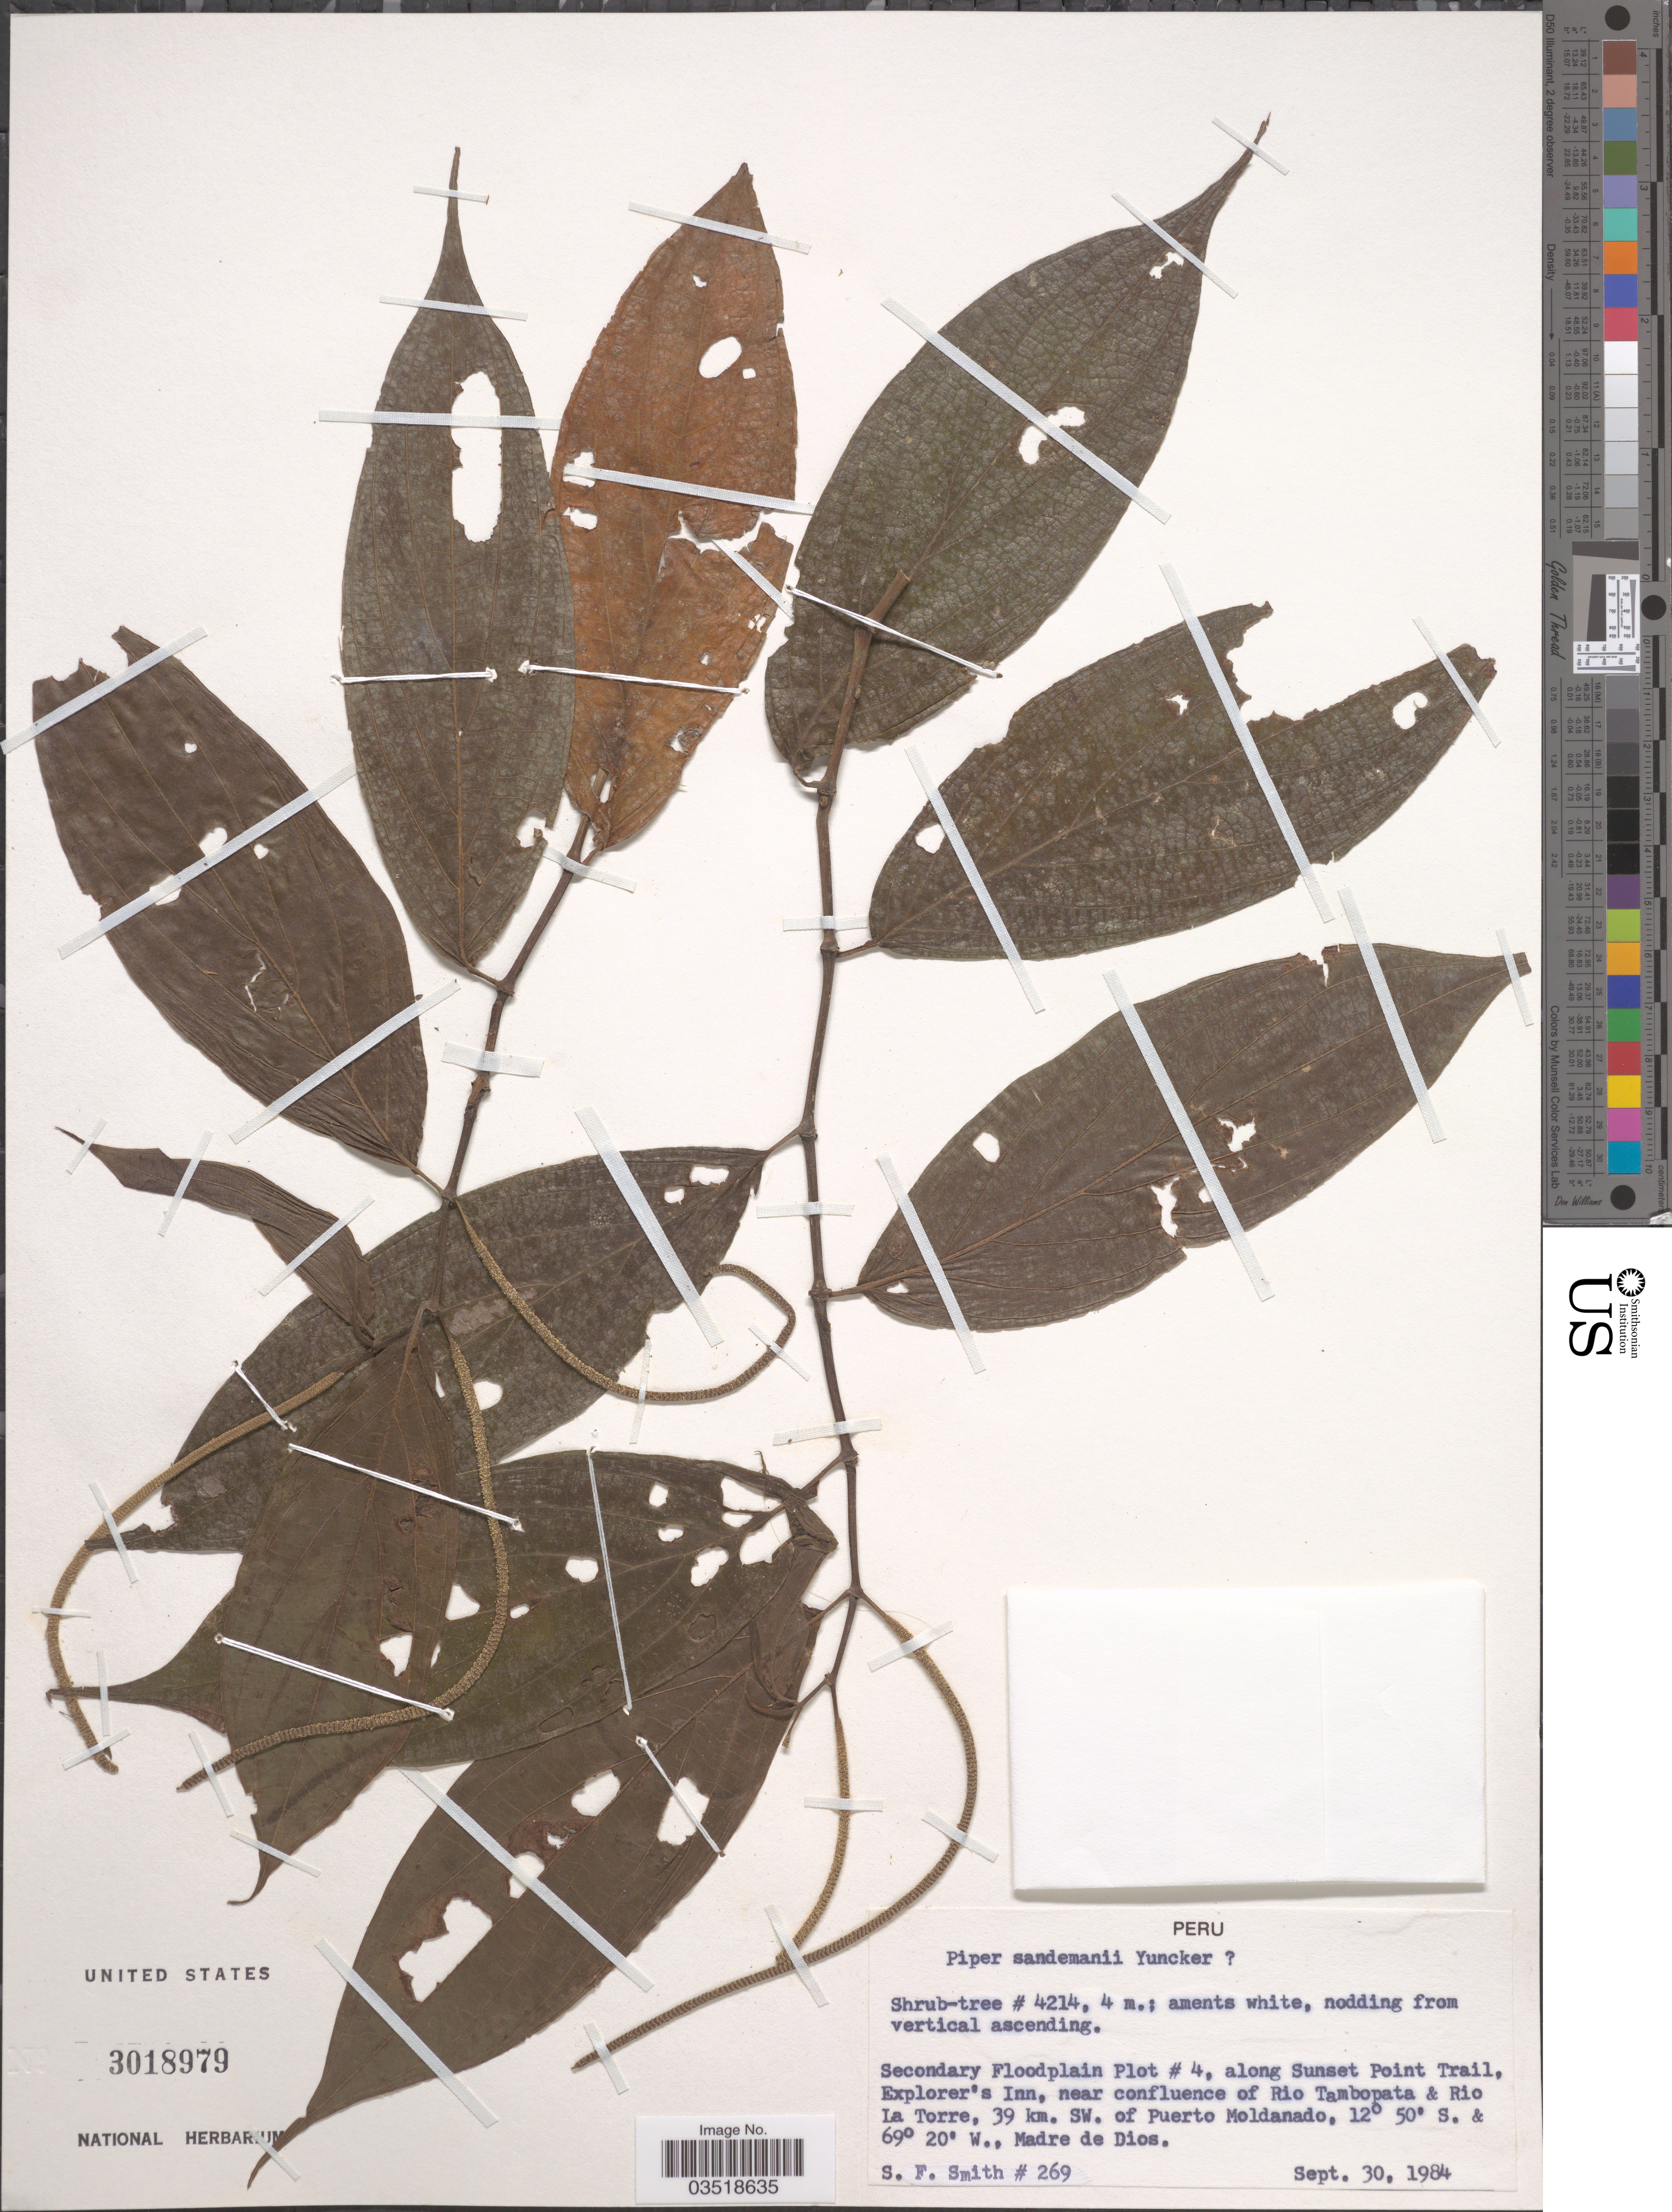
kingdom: Plantae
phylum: Tracheophyta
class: Magnoliopsida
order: Piperales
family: Piperaceae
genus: Piper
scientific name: Piper sandemanii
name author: Yunck.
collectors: S.F. Smith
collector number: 269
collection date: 1984-09-30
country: Peru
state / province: Madre de Dios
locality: Secondary Floodplain Plot #4, along Sunset Point Trail, Explorer's Inn, near confluence of Rio Tambopata & Rio La Torre, 39 km. SW. of Puerto Moldanado.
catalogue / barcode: US 3018979